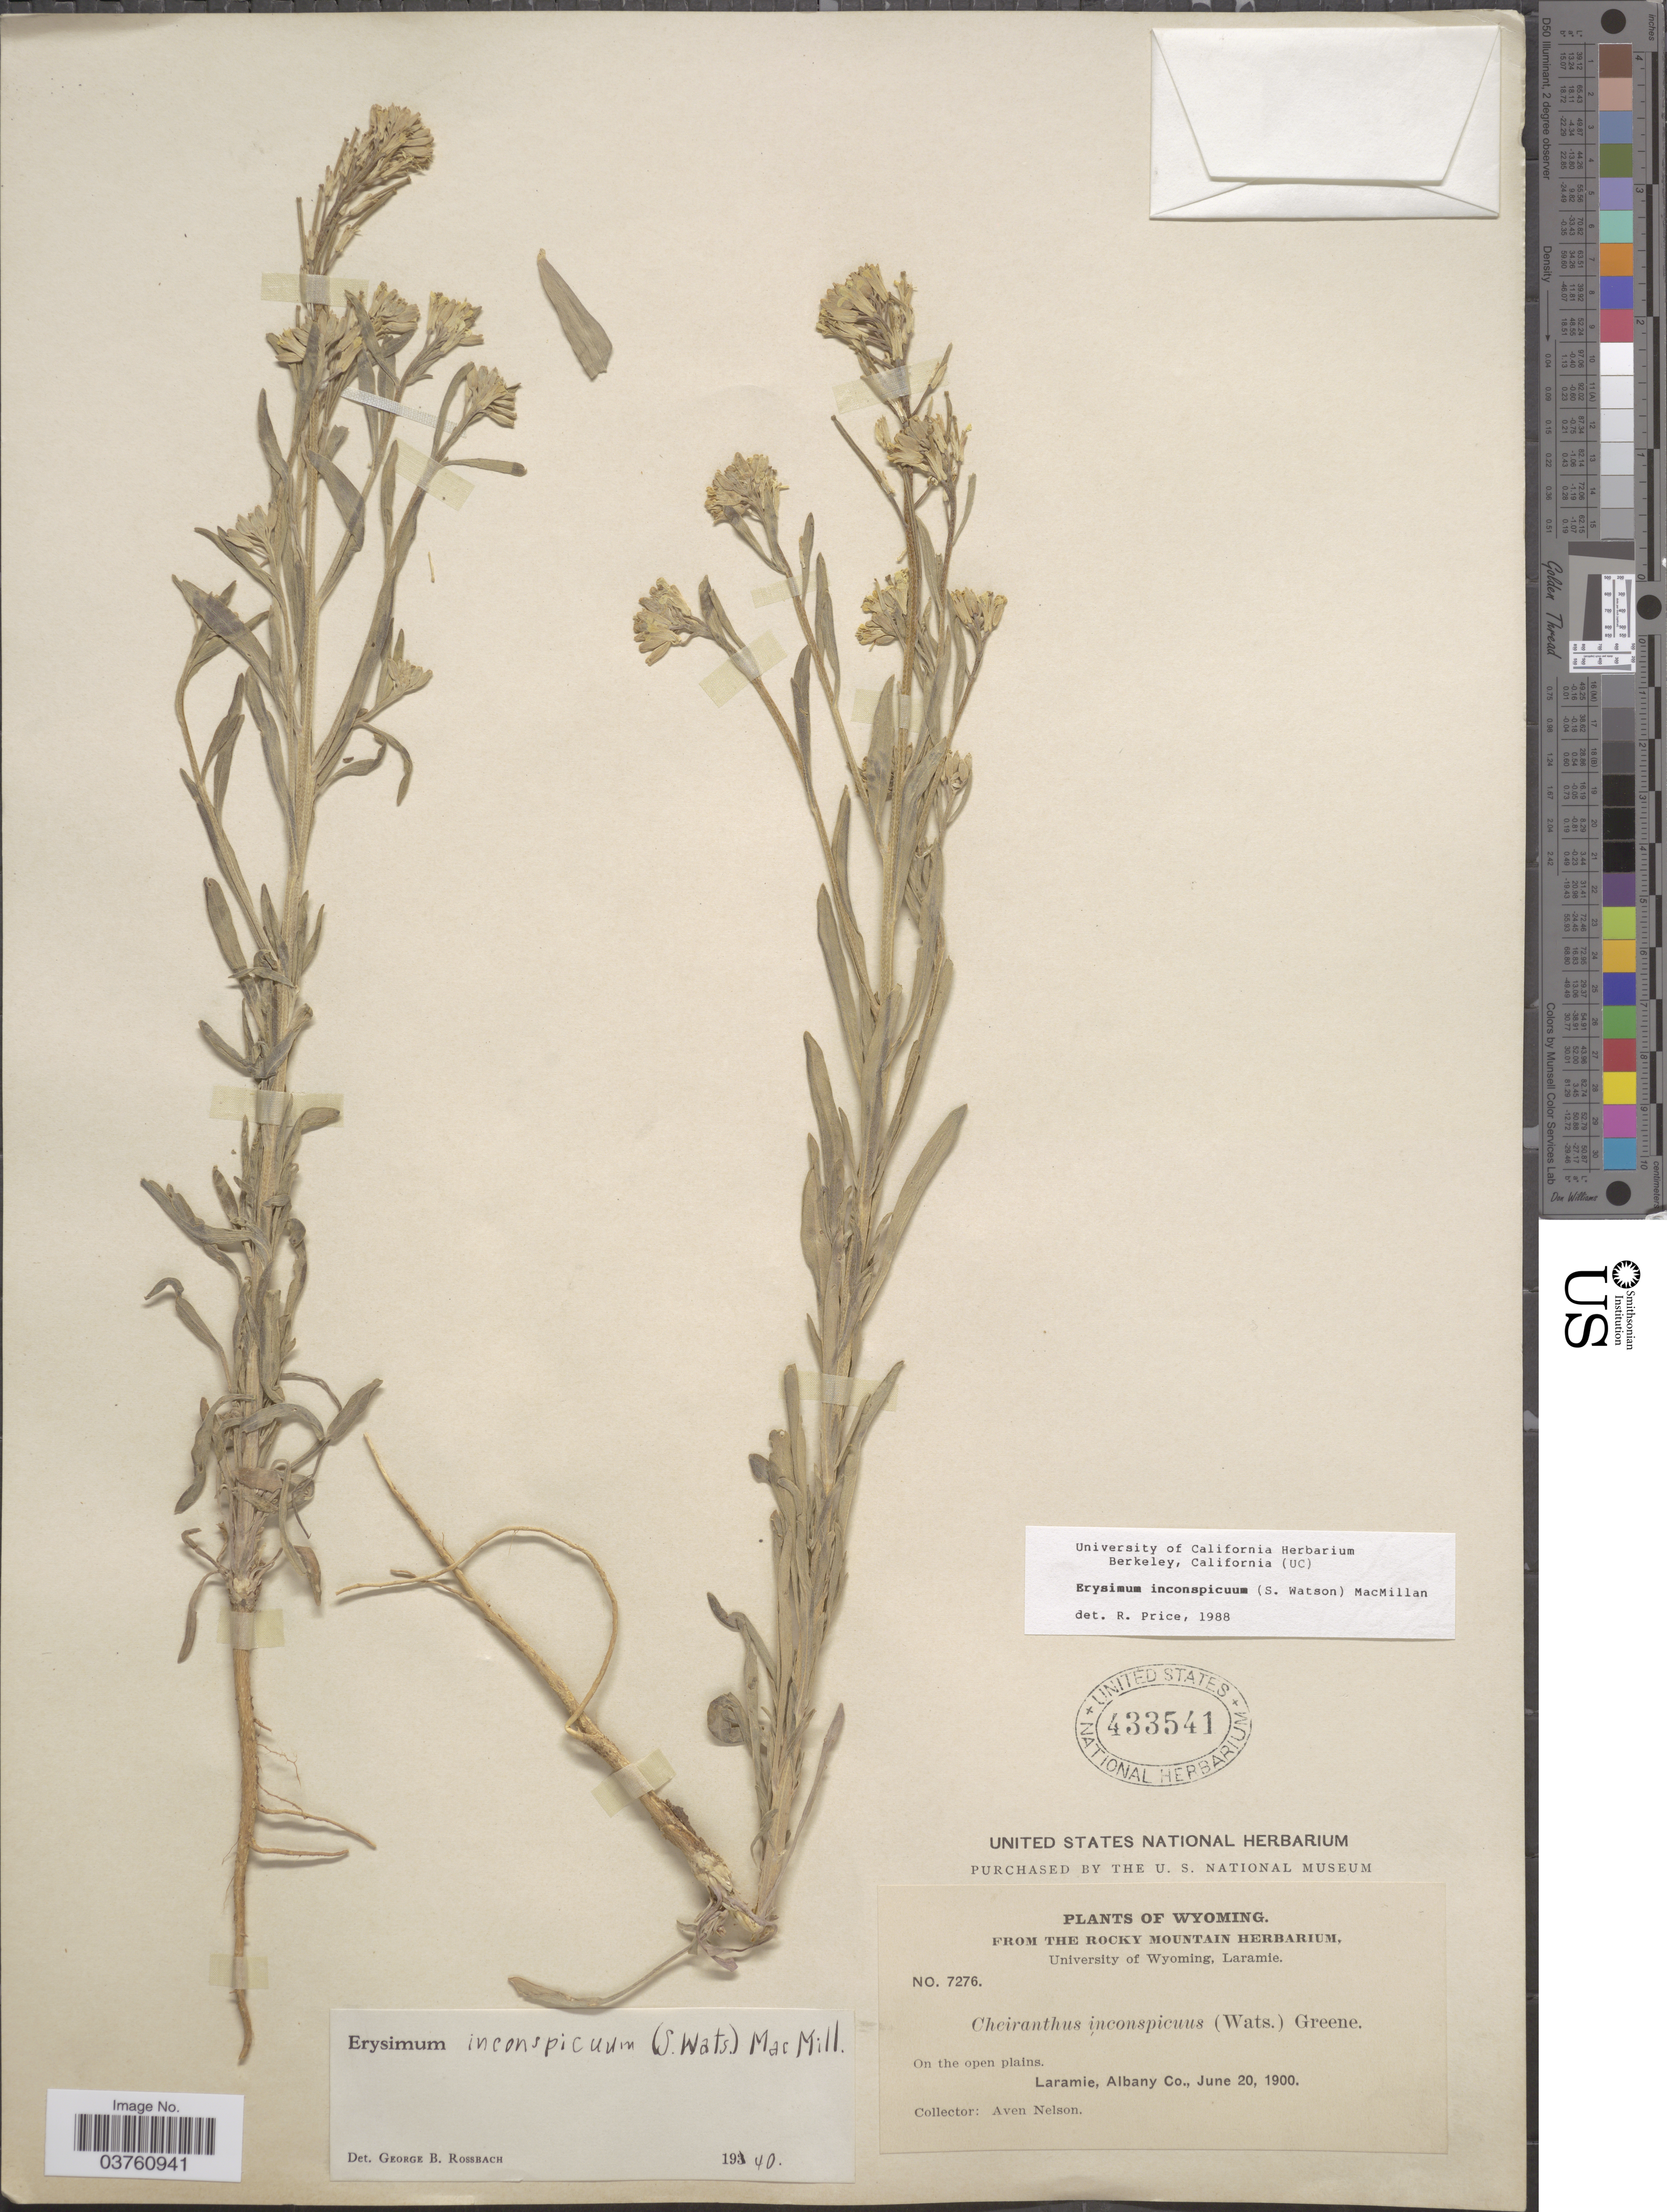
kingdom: Plantae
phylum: Tracheophyta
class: Magnoliopsida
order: Brassicales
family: Brassicaceae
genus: Erysimum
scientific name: Erysimum inconspicuum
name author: (S. Watson) MacMill.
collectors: A. Nelson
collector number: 7276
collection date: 1900-06-20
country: United States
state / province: Wyoming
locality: On the open plains, Laramie, Albany Co.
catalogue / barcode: US 433541